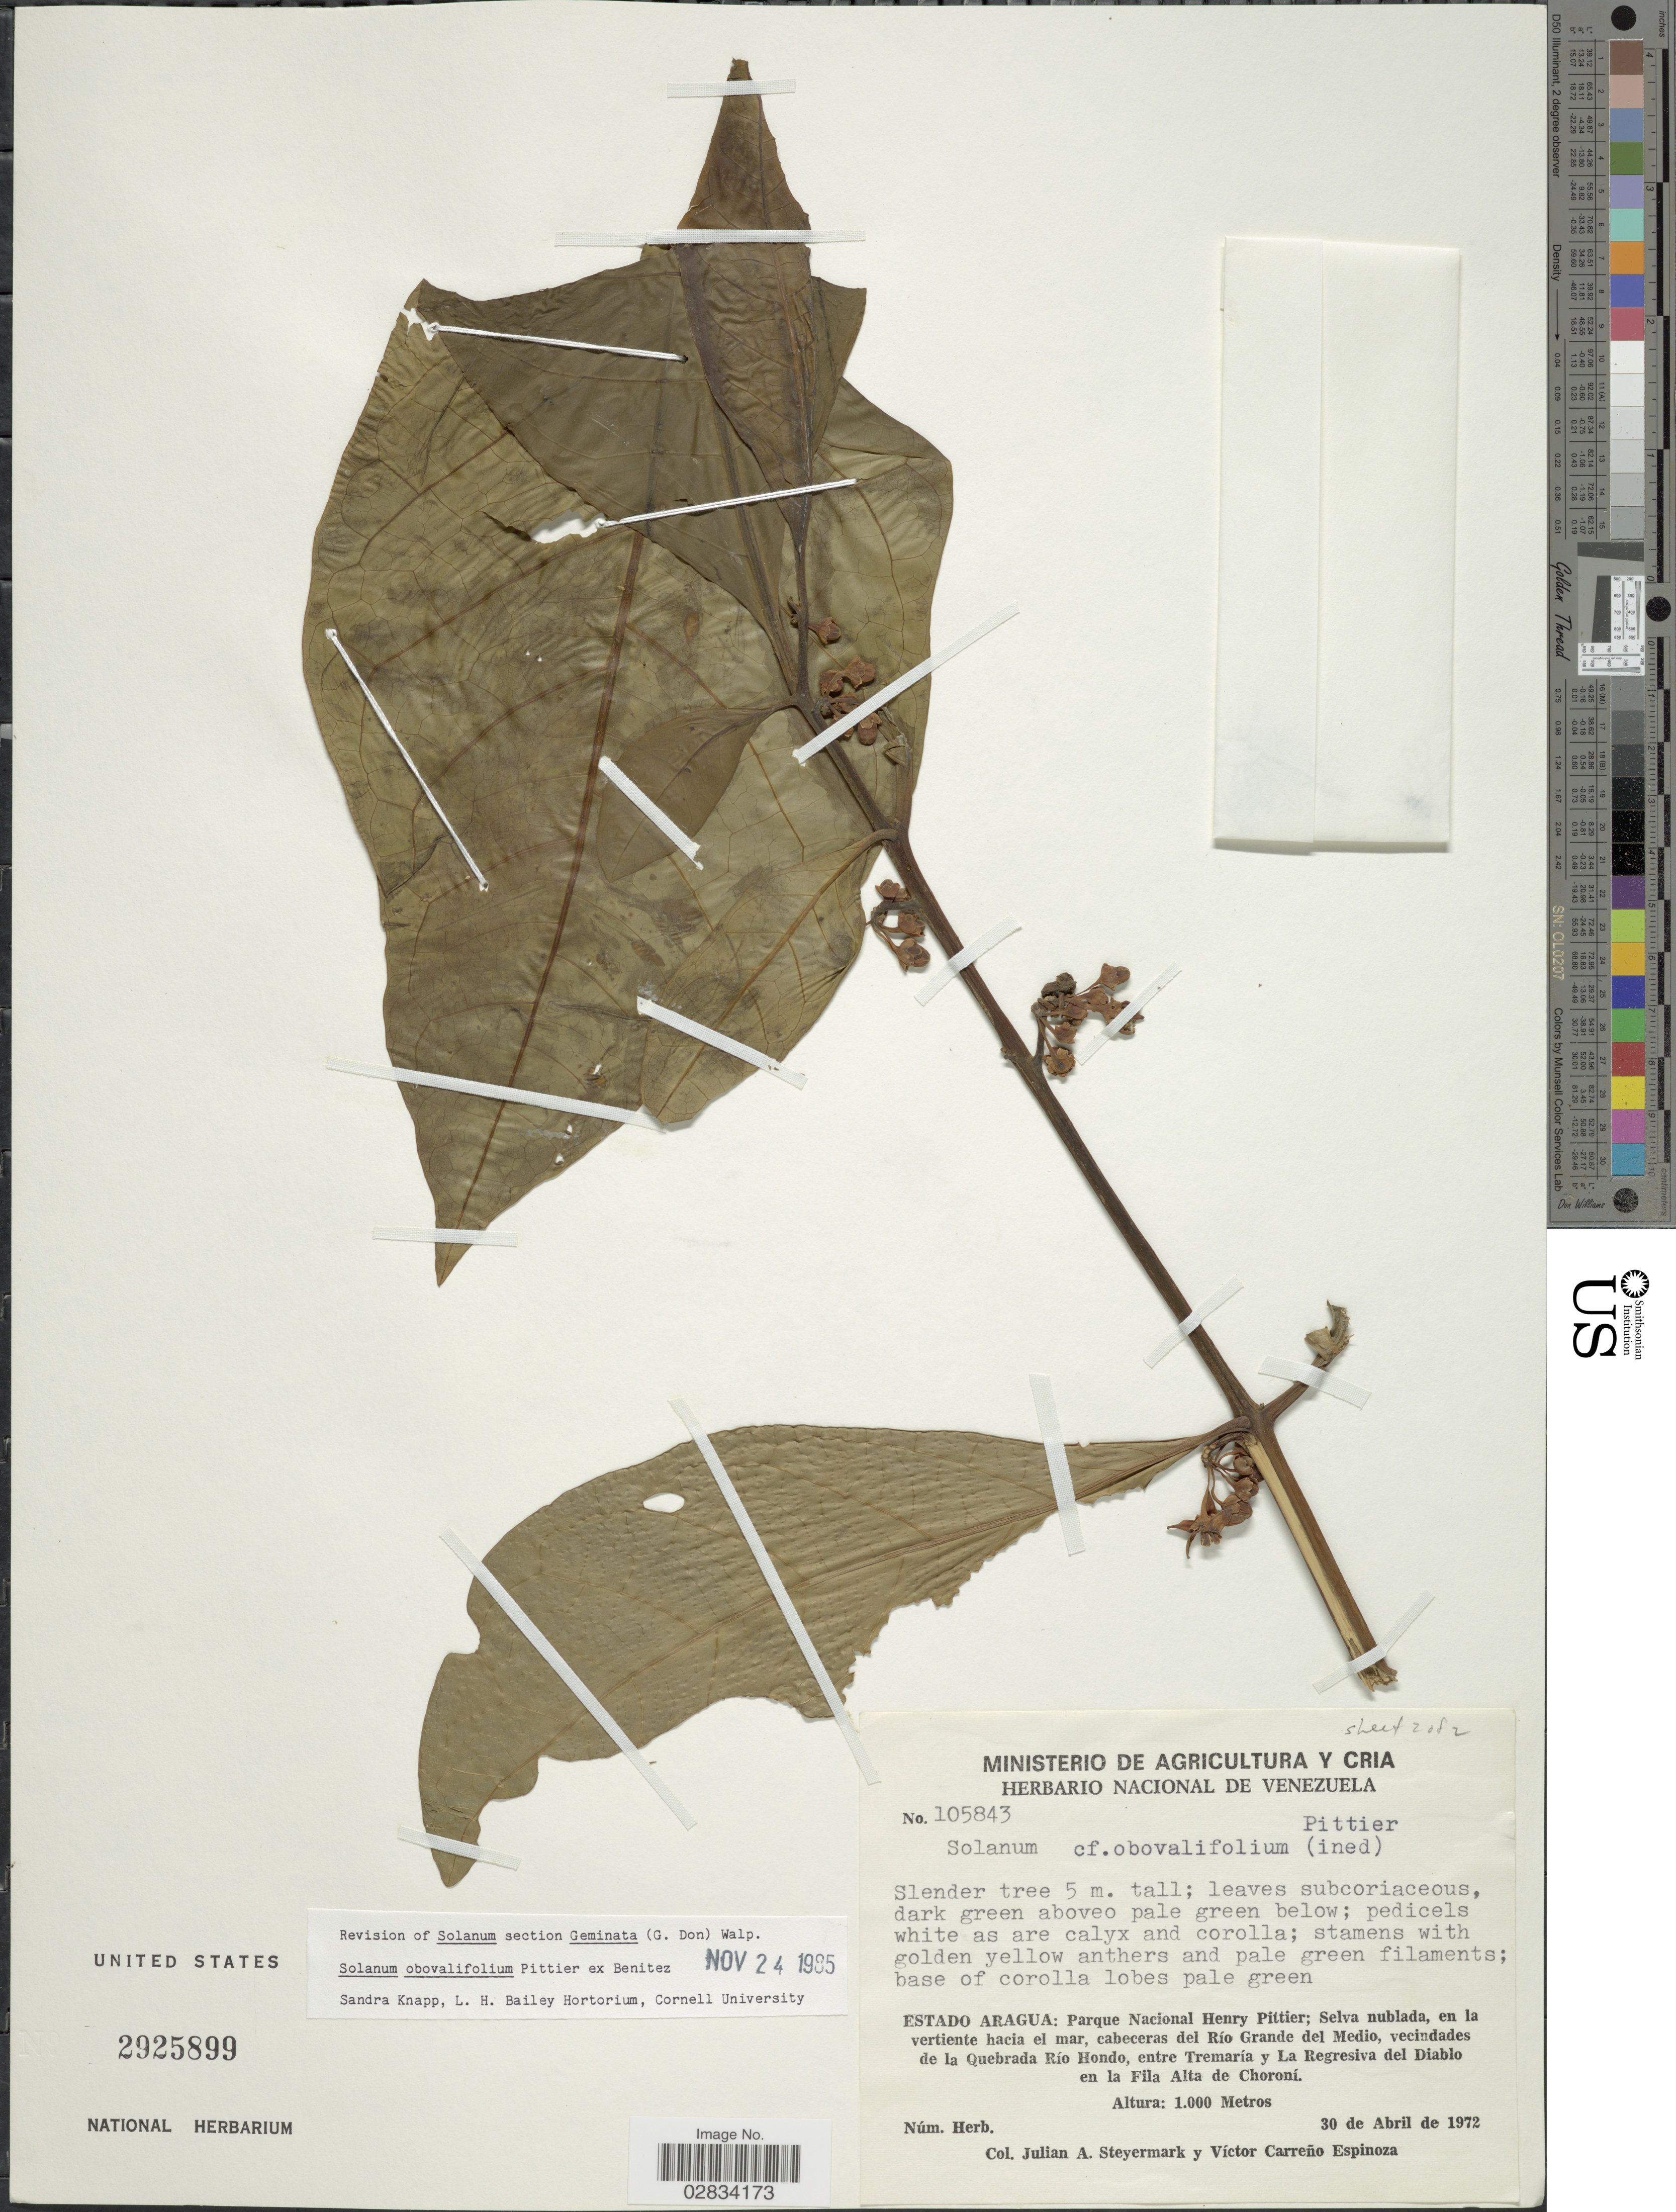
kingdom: Plantae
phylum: Tracheophyta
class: Magnoliopsida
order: Solanales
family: Solanaceae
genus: Solanum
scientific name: Solanum obovalifolium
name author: Benítez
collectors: J. Steyermark & V. Carreño E.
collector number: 105843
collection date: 1972-04-30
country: Venezuela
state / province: Aragua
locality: Parque Nacional Henry Pittier; Selva nublada, en la vertiente hacia el mar, cabeceras del Río Grande del Medio, vecindades de la Quebrada Río Hondo, entre Tremaría y La Regresiva del Diablo en la Fila Alta de Choroní.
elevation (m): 1000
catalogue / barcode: US 2925899